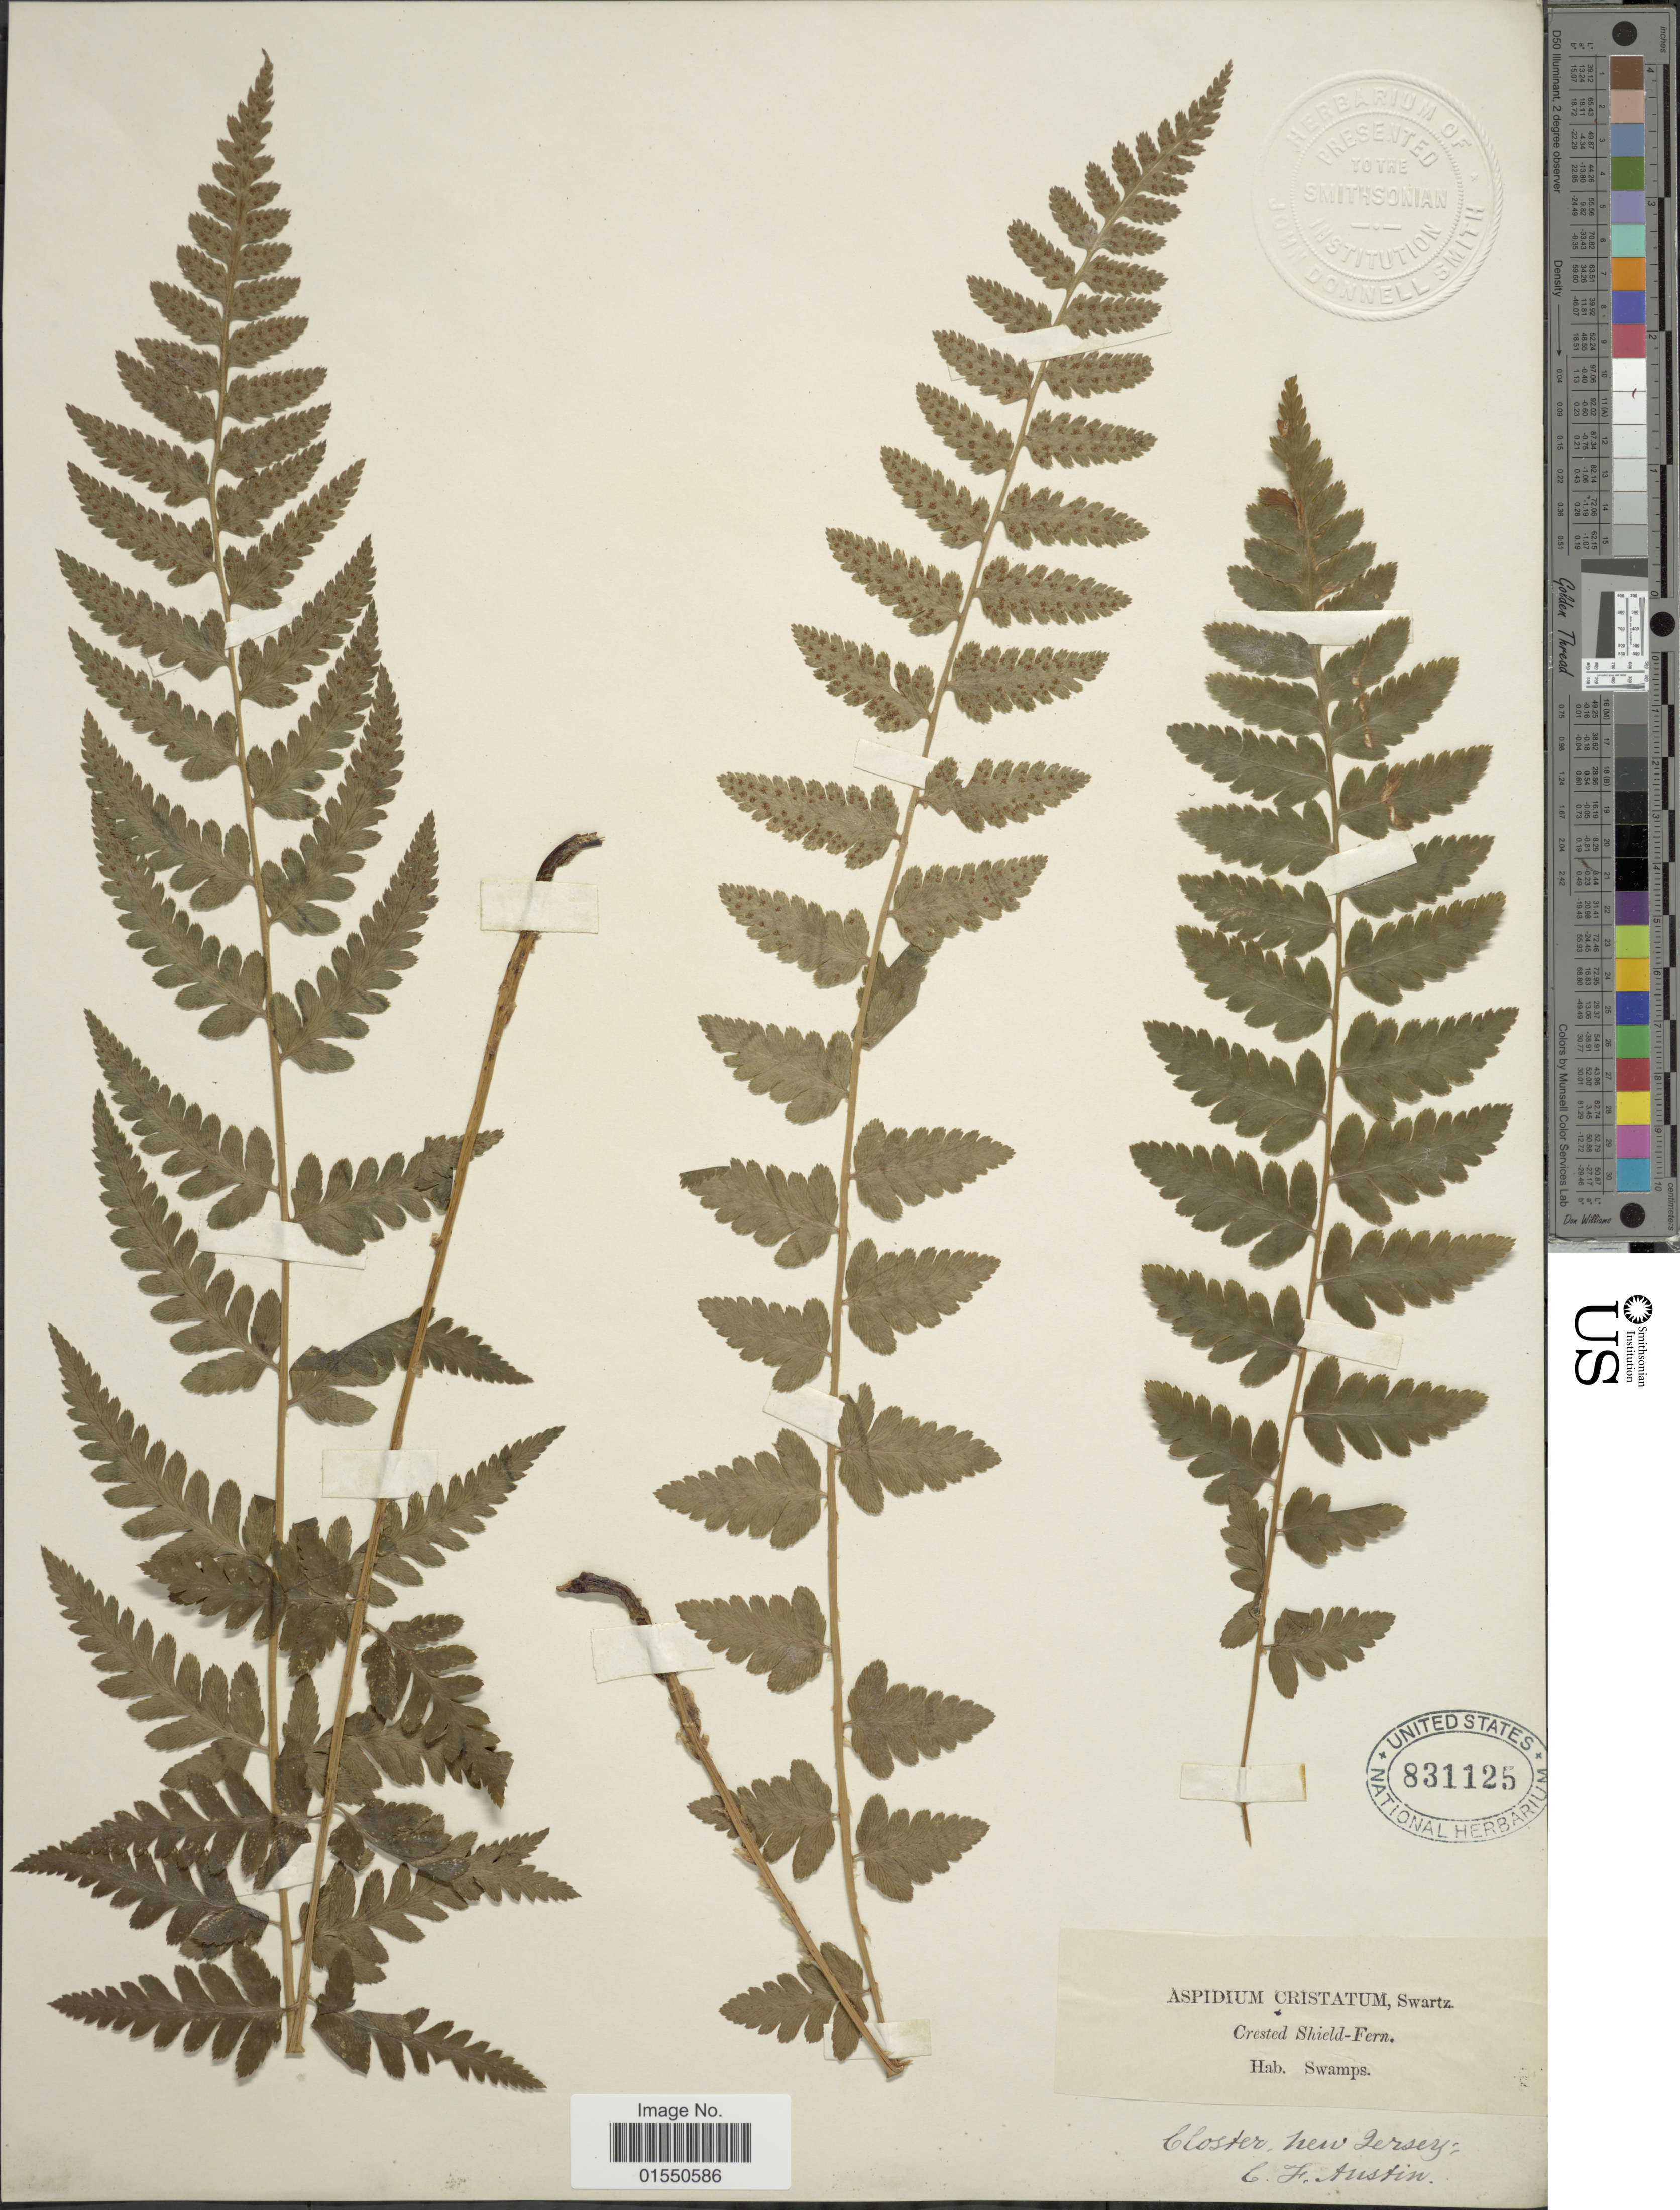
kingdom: Plantae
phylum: Tracheophyta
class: Polypodiopsida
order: Polypodiales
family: Dryopteridaceae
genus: Dryopteris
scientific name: Dryopteris cristata var. spinulosa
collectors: C. F. Austin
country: United States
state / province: New Jersey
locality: Closter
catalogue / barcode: US 831125